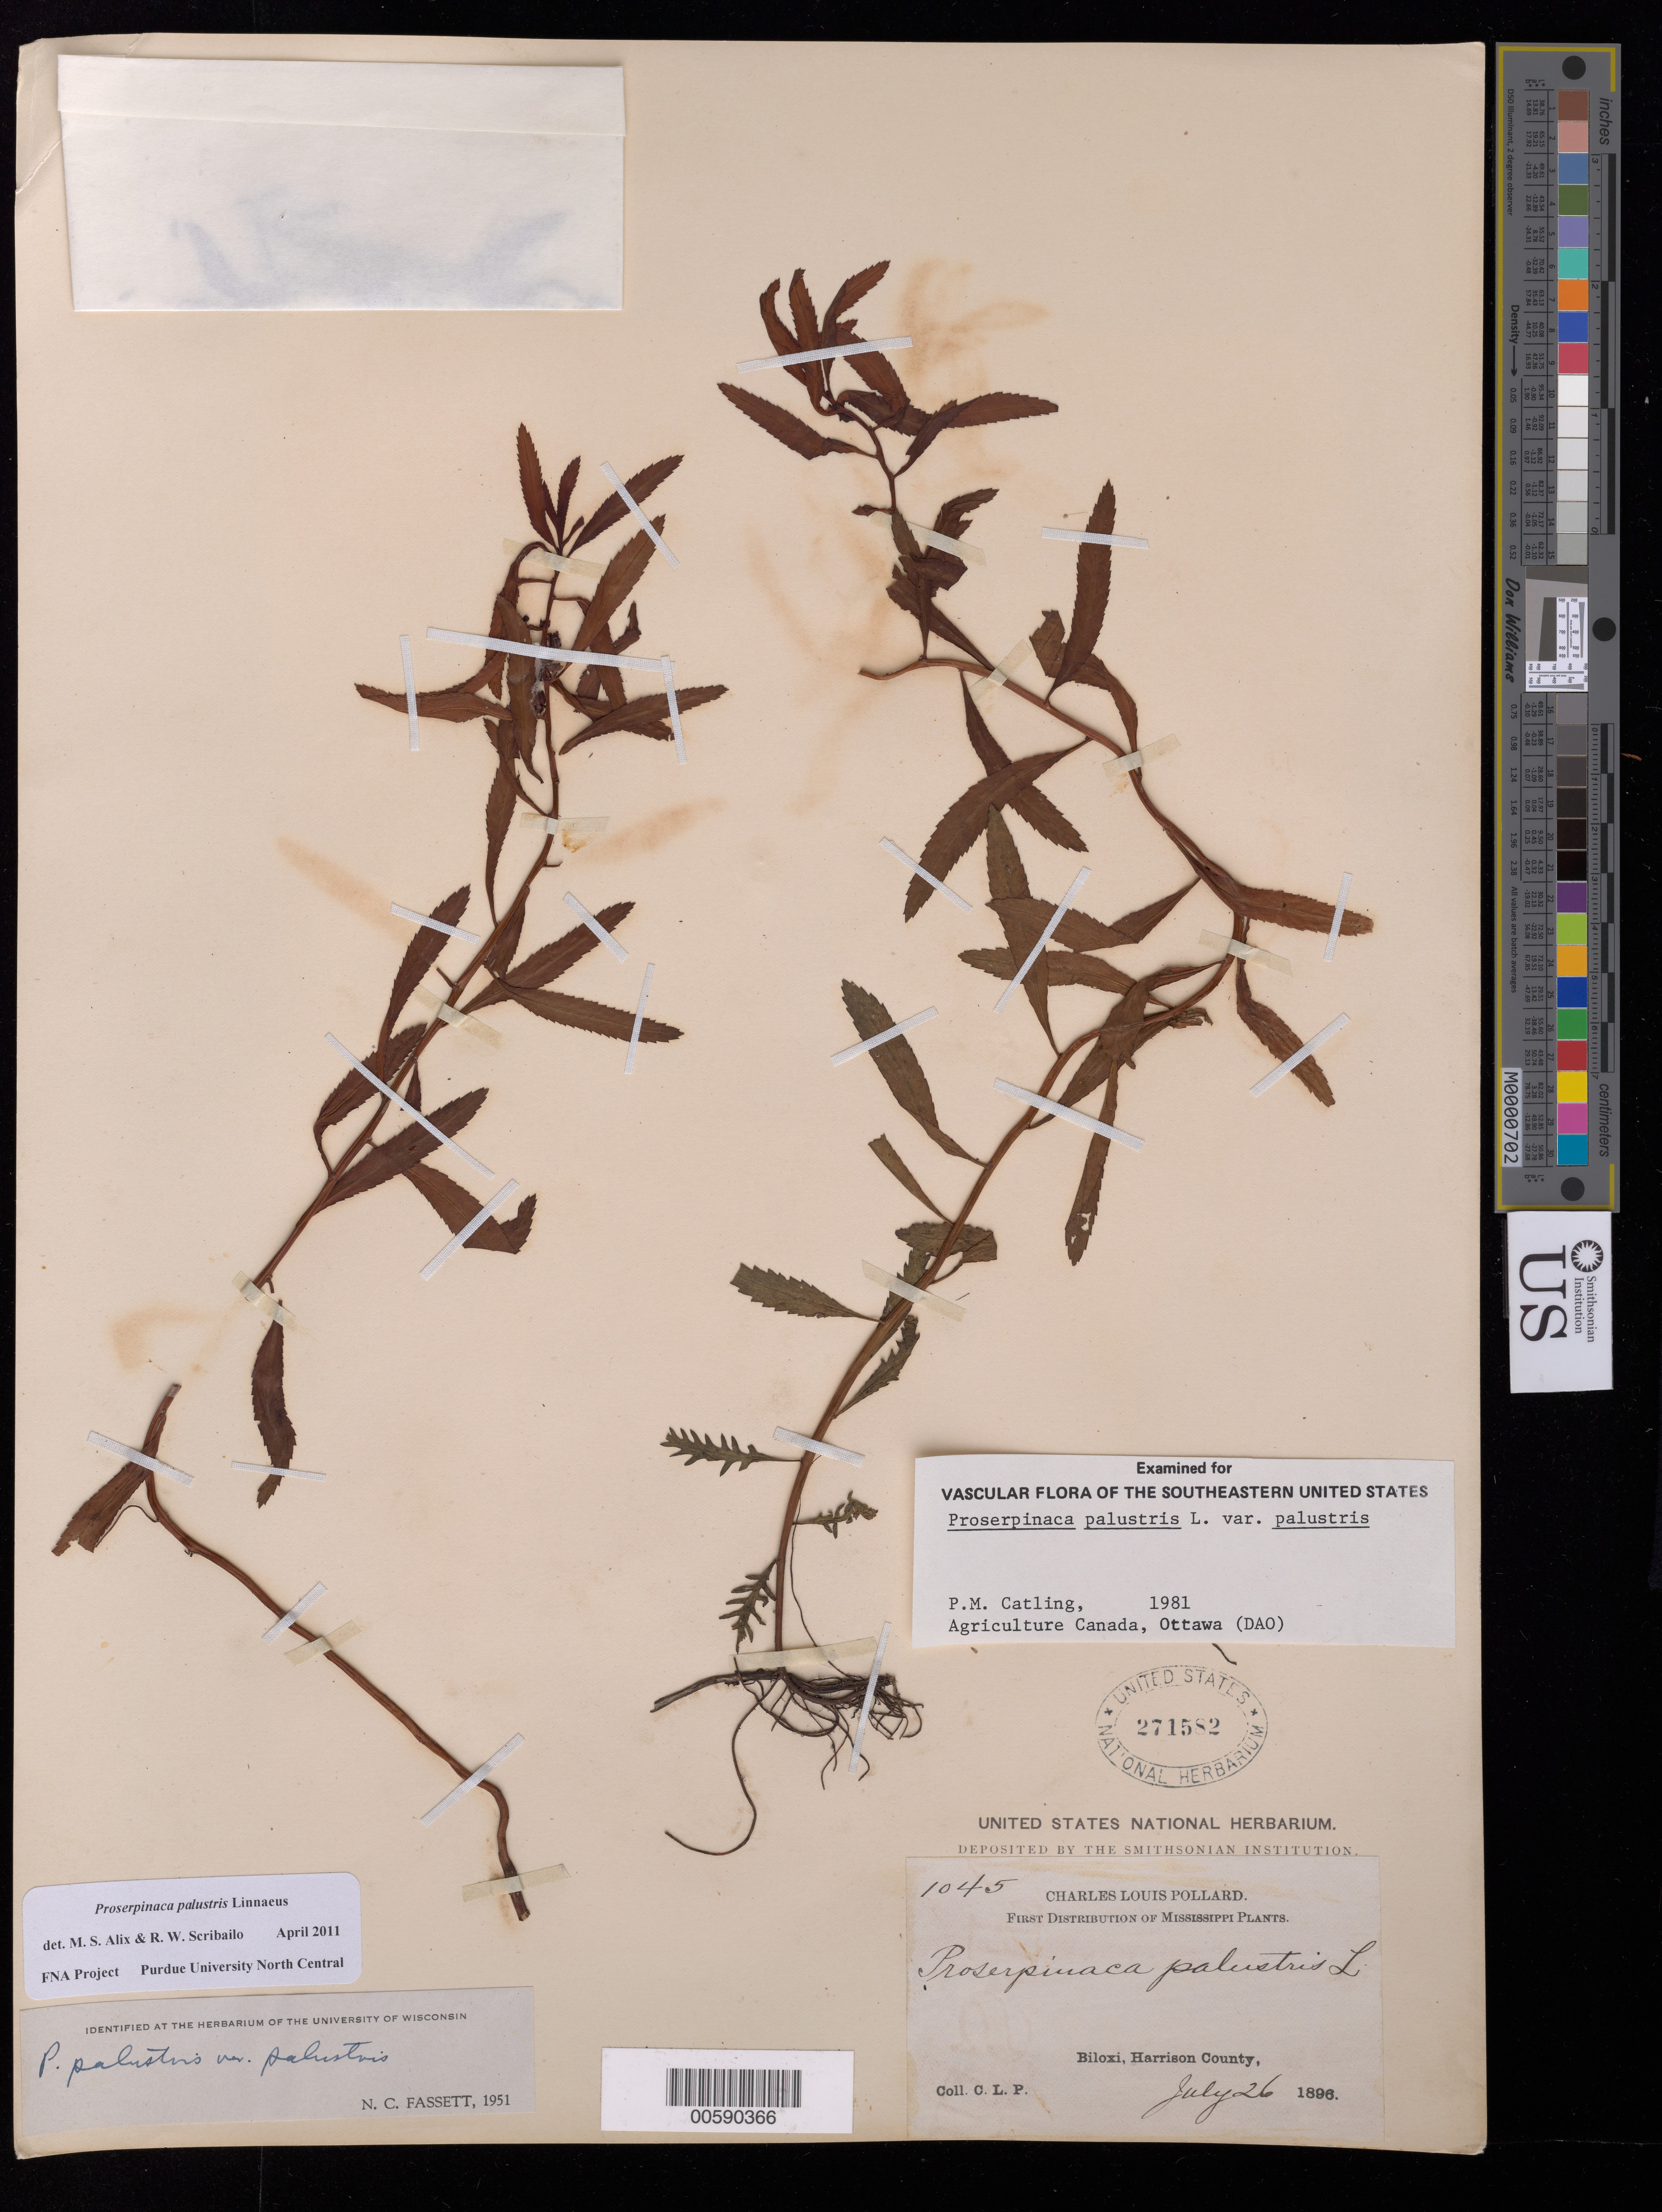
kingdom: Plantae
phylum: Tracheophyta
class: Magnoliopsida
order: Saxifragales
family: Haloragaceae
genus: Proserpinaca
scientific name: Proserpinaca palustris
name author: L.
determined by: Scribailo, R. W.; Alix, M. S.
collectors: C. L. Pollard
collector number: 1045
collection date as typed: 26 Jul 1896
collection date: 1896-07-26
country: United States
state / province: Mississippi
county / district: Harrison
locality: Biloxi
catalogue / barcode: US 271582